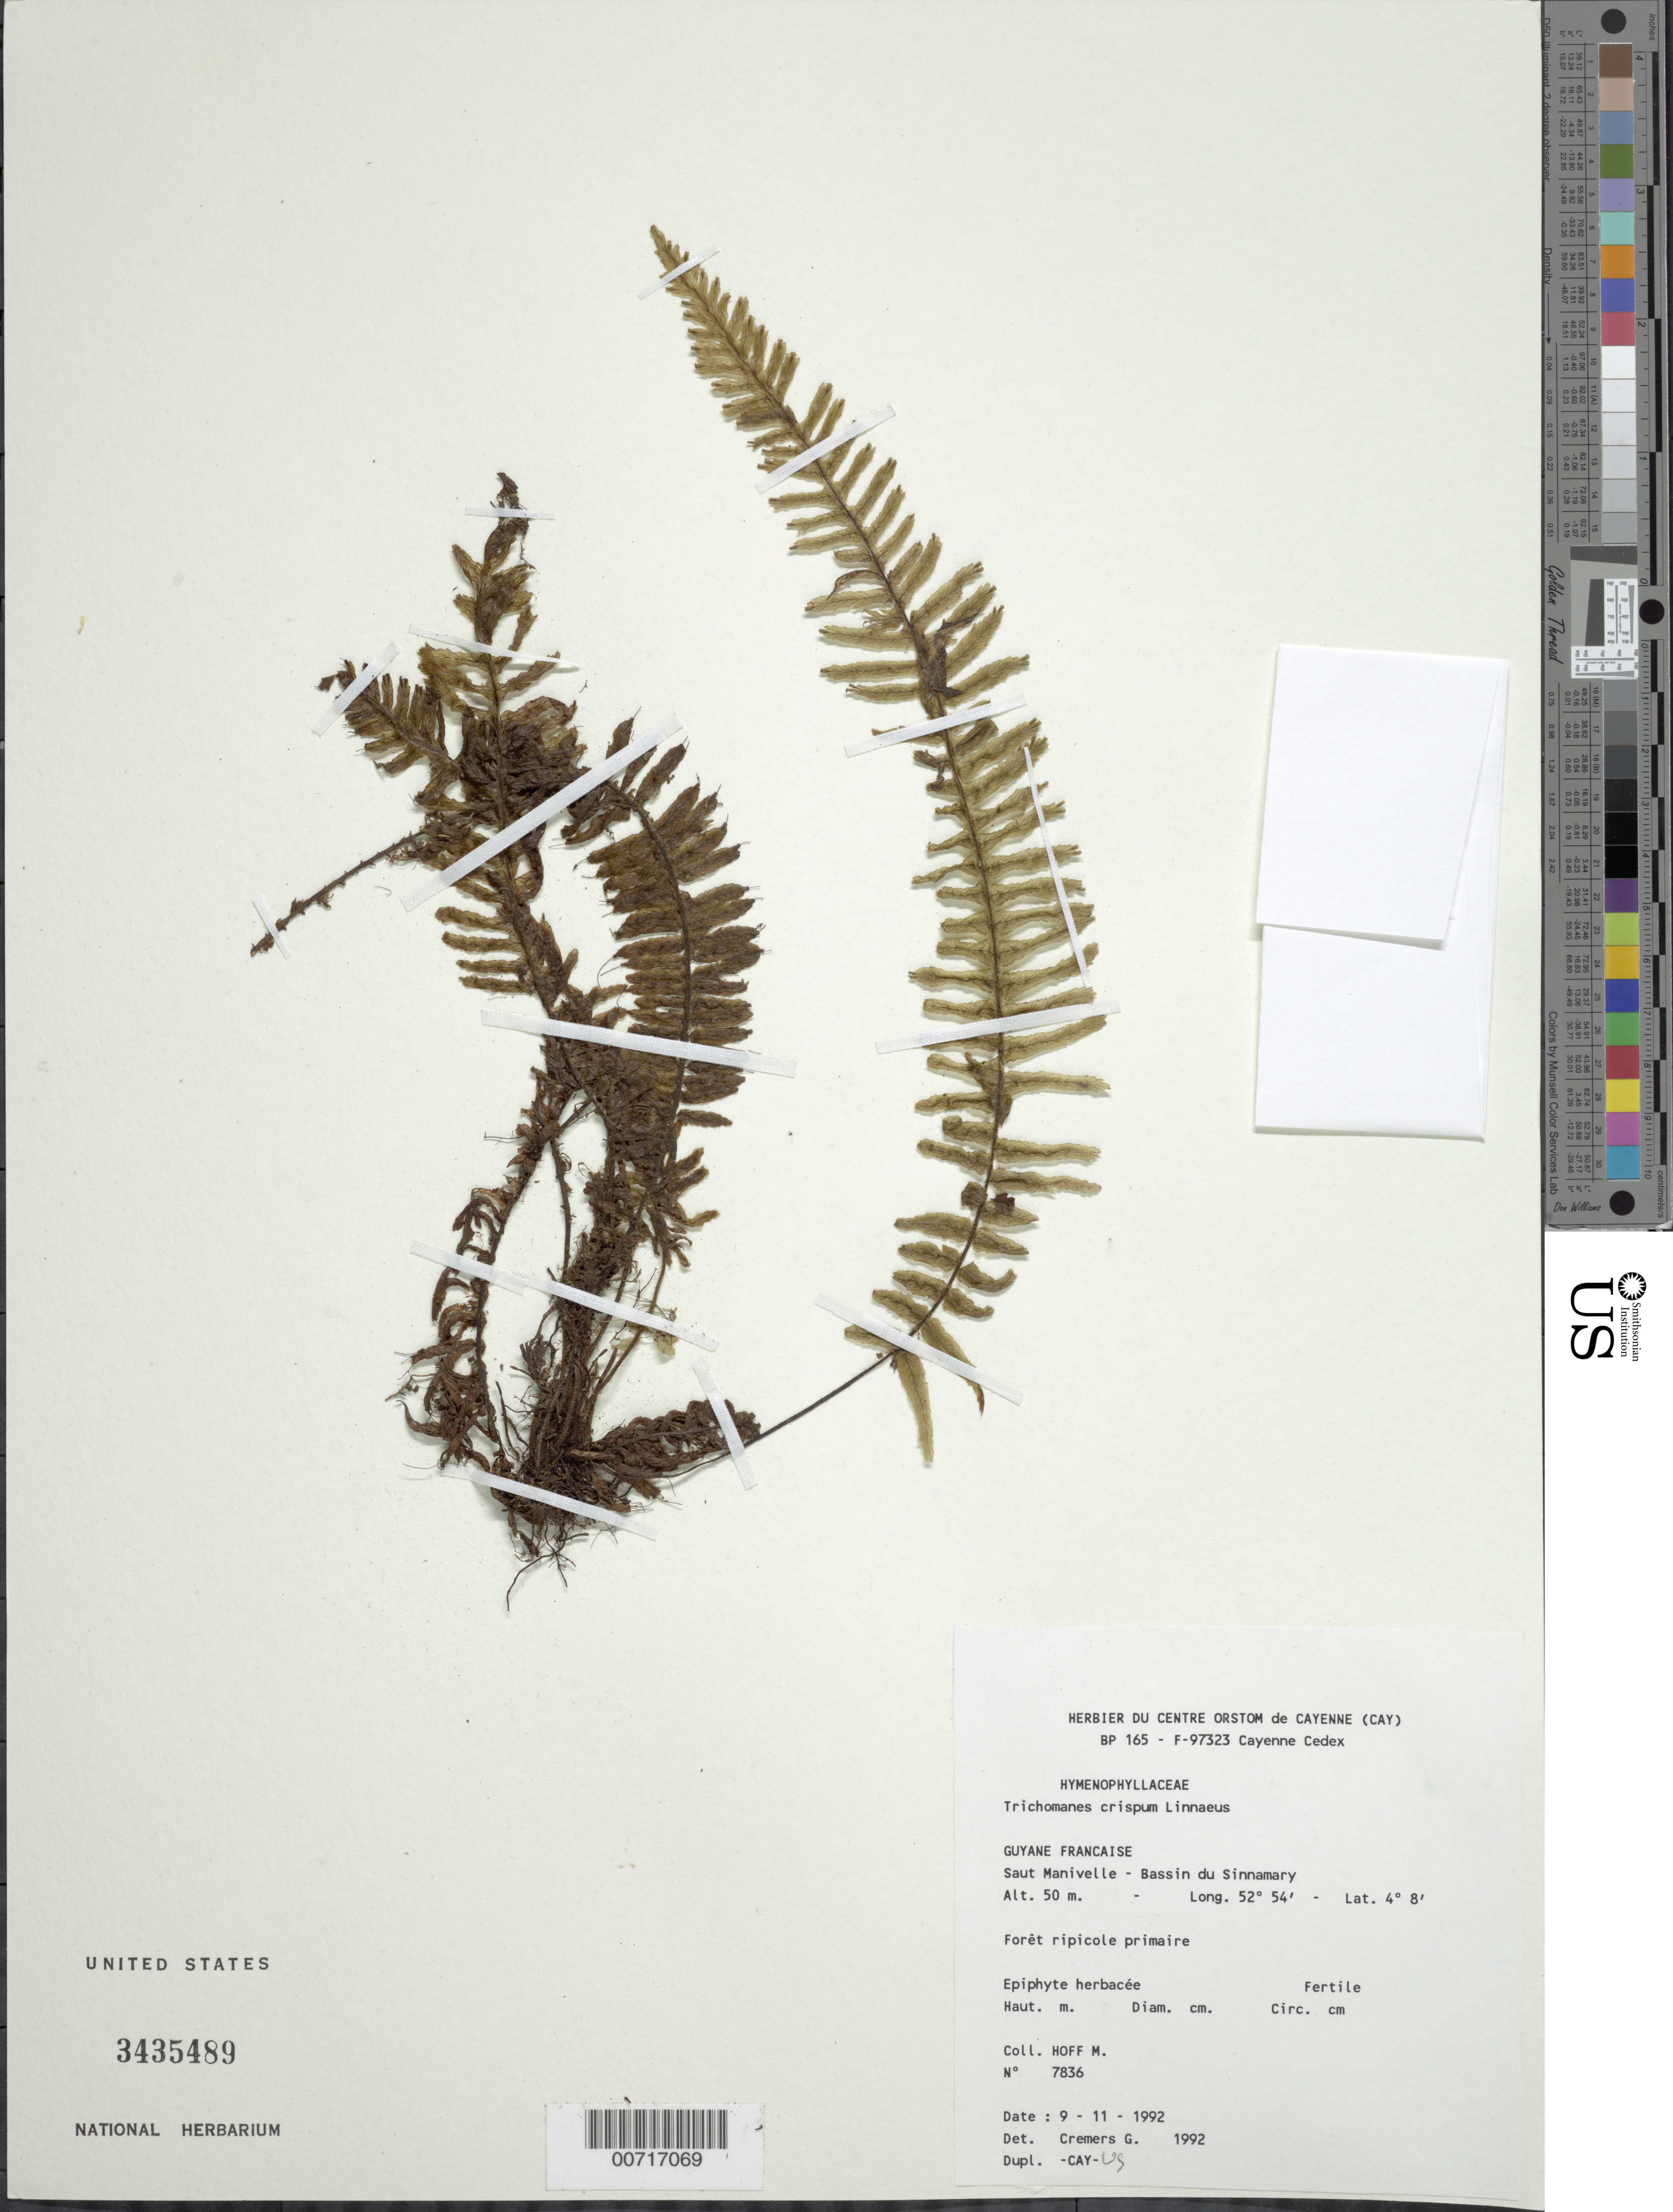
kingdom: Plantae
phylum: Tracheophyta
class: Polypodiopsida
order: Hymenophyllales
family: Hymenophyllaceae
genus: Trichomanes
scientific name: Trichomanes crispum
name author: L.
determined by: Cremers, Georges A.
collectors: M. Hoff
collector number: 7836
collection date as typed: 9-Sep-92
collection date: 1992-09-09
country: French Guiana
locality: Saut Manivelle, Bassin du Sinnamary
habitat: Primary riparian forest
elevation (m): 50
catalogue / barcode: US 3435489